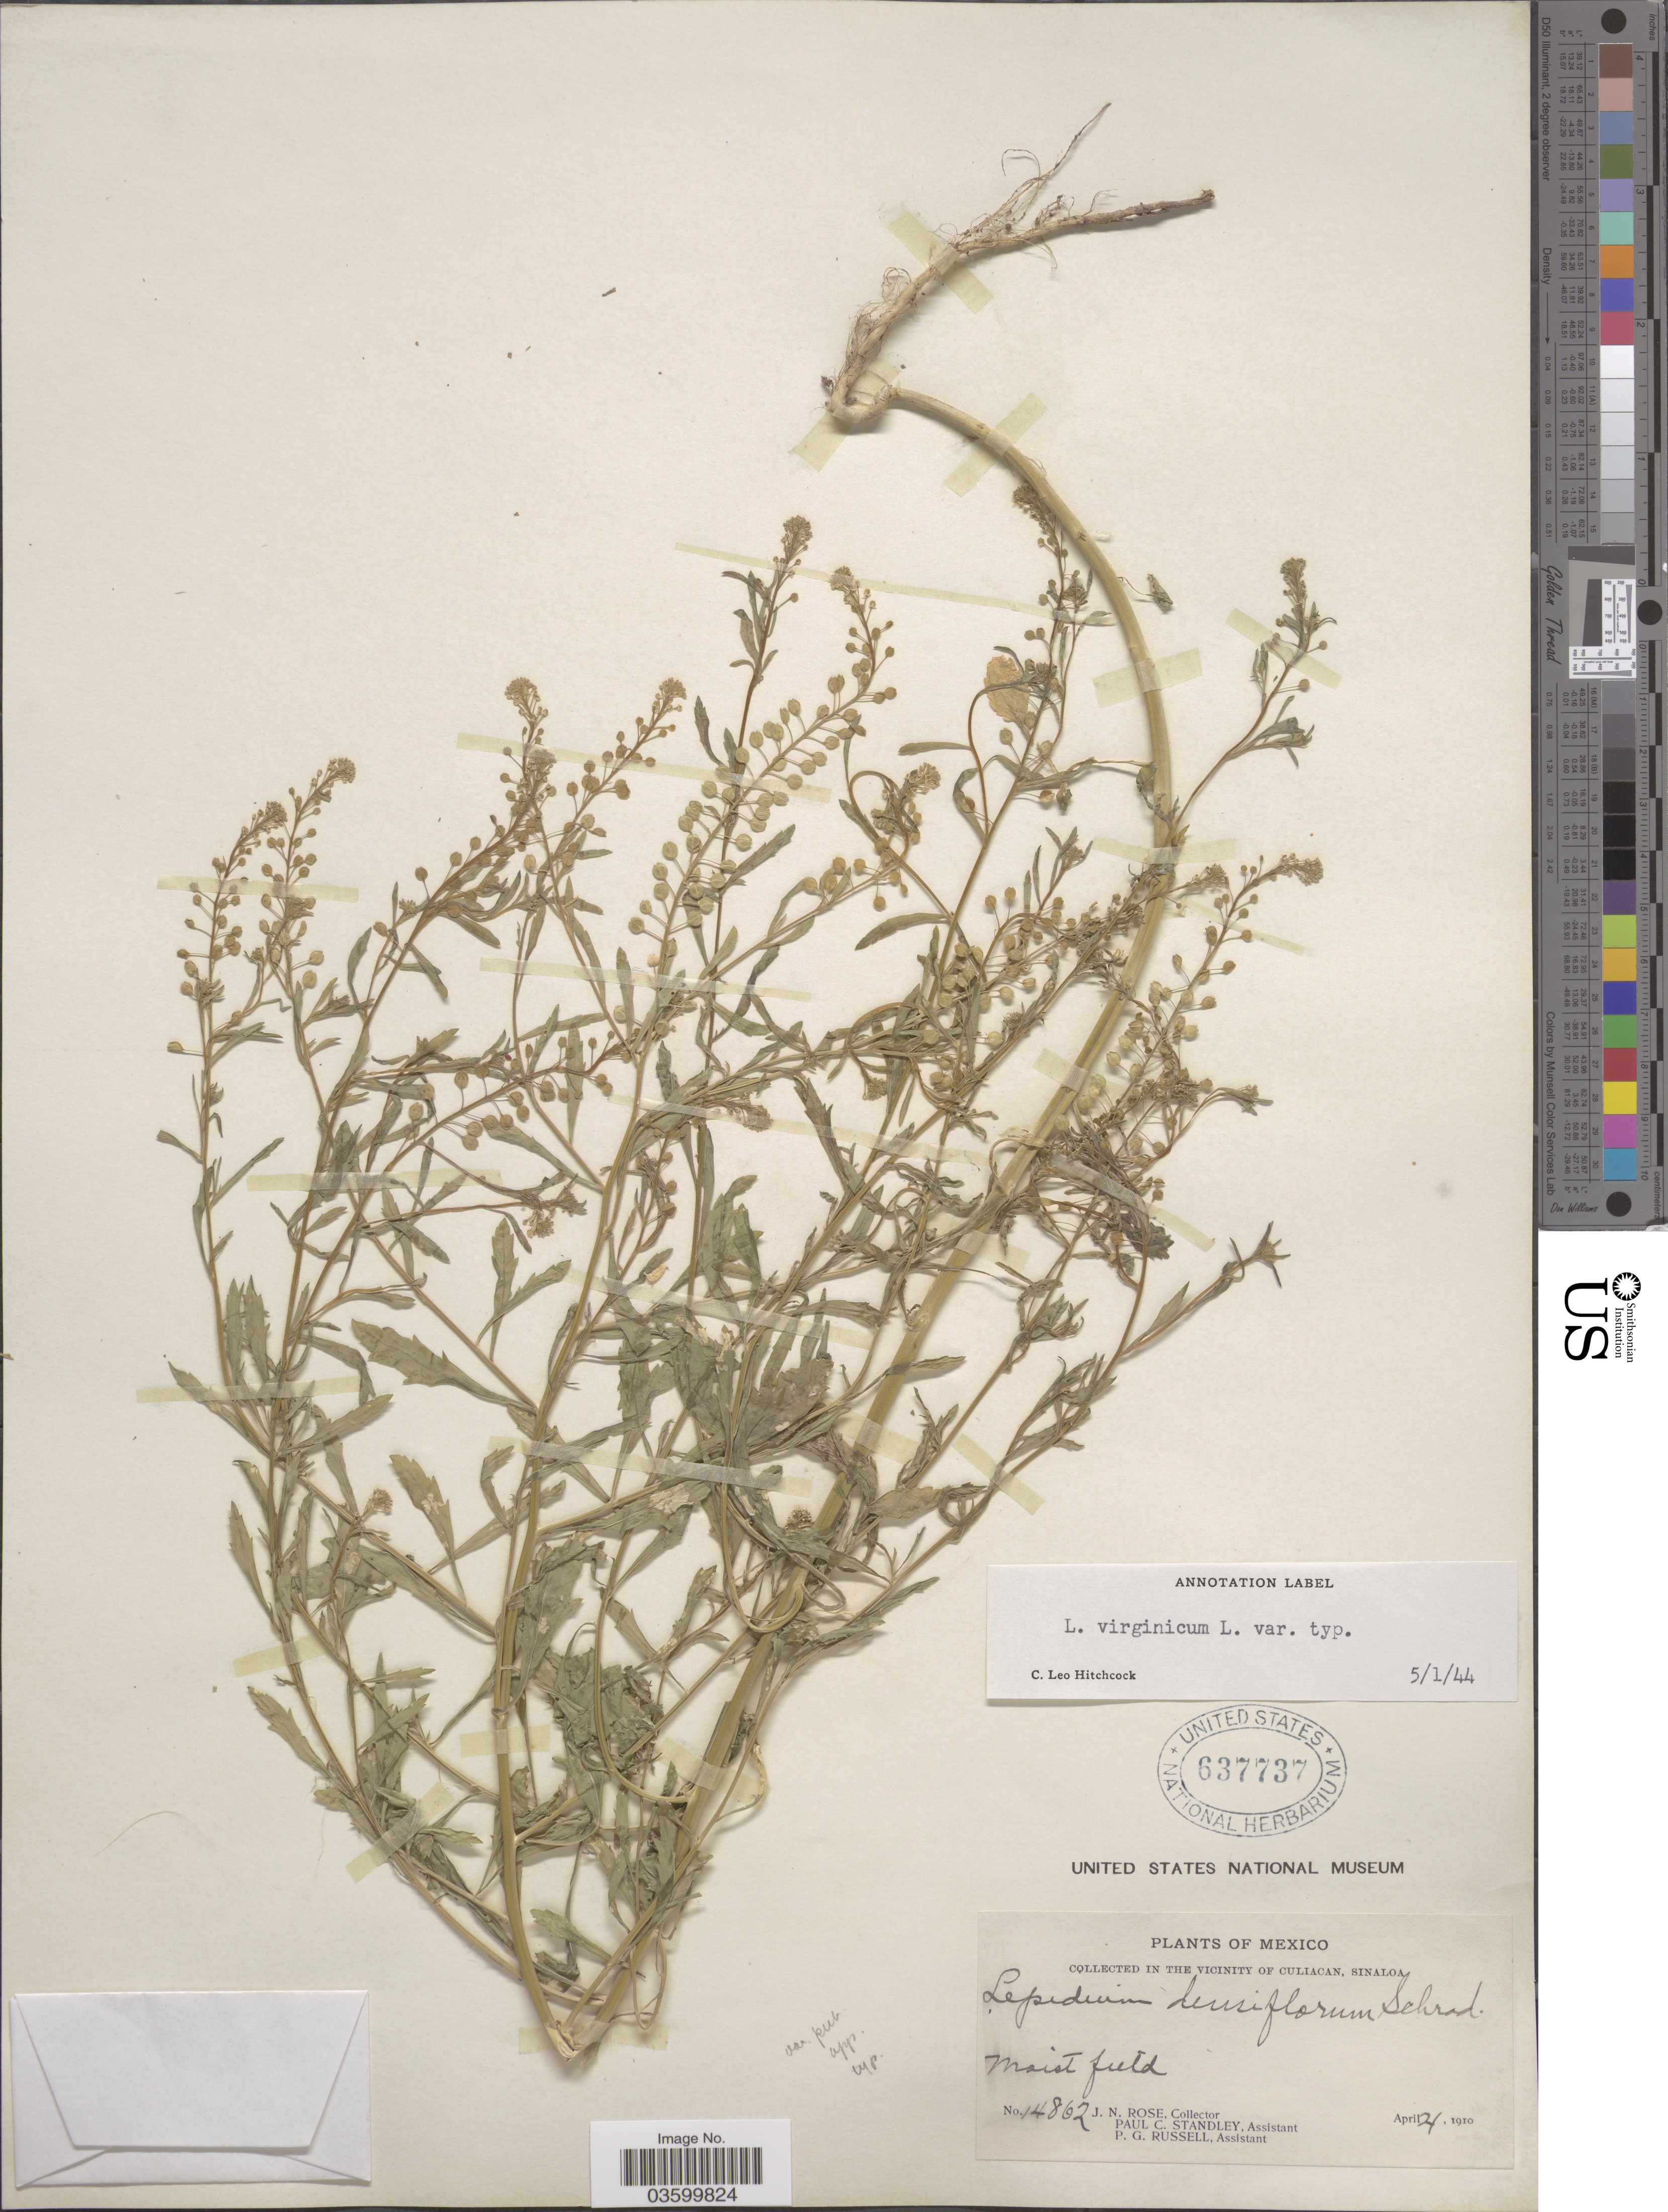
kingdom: Plantae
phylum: Tracheophyta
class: Magnoliopsida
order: Brassicales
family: Brassicaceae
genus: Lepidium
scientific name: Lepidium virginicum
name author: L.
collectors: J. N. Rose, P. C. Standley & P. G. Russell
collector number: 14862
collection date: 1910-04-24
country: Mexico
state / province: Sinaloa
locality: Vicinity of Culiacan.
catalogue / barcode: US 637737